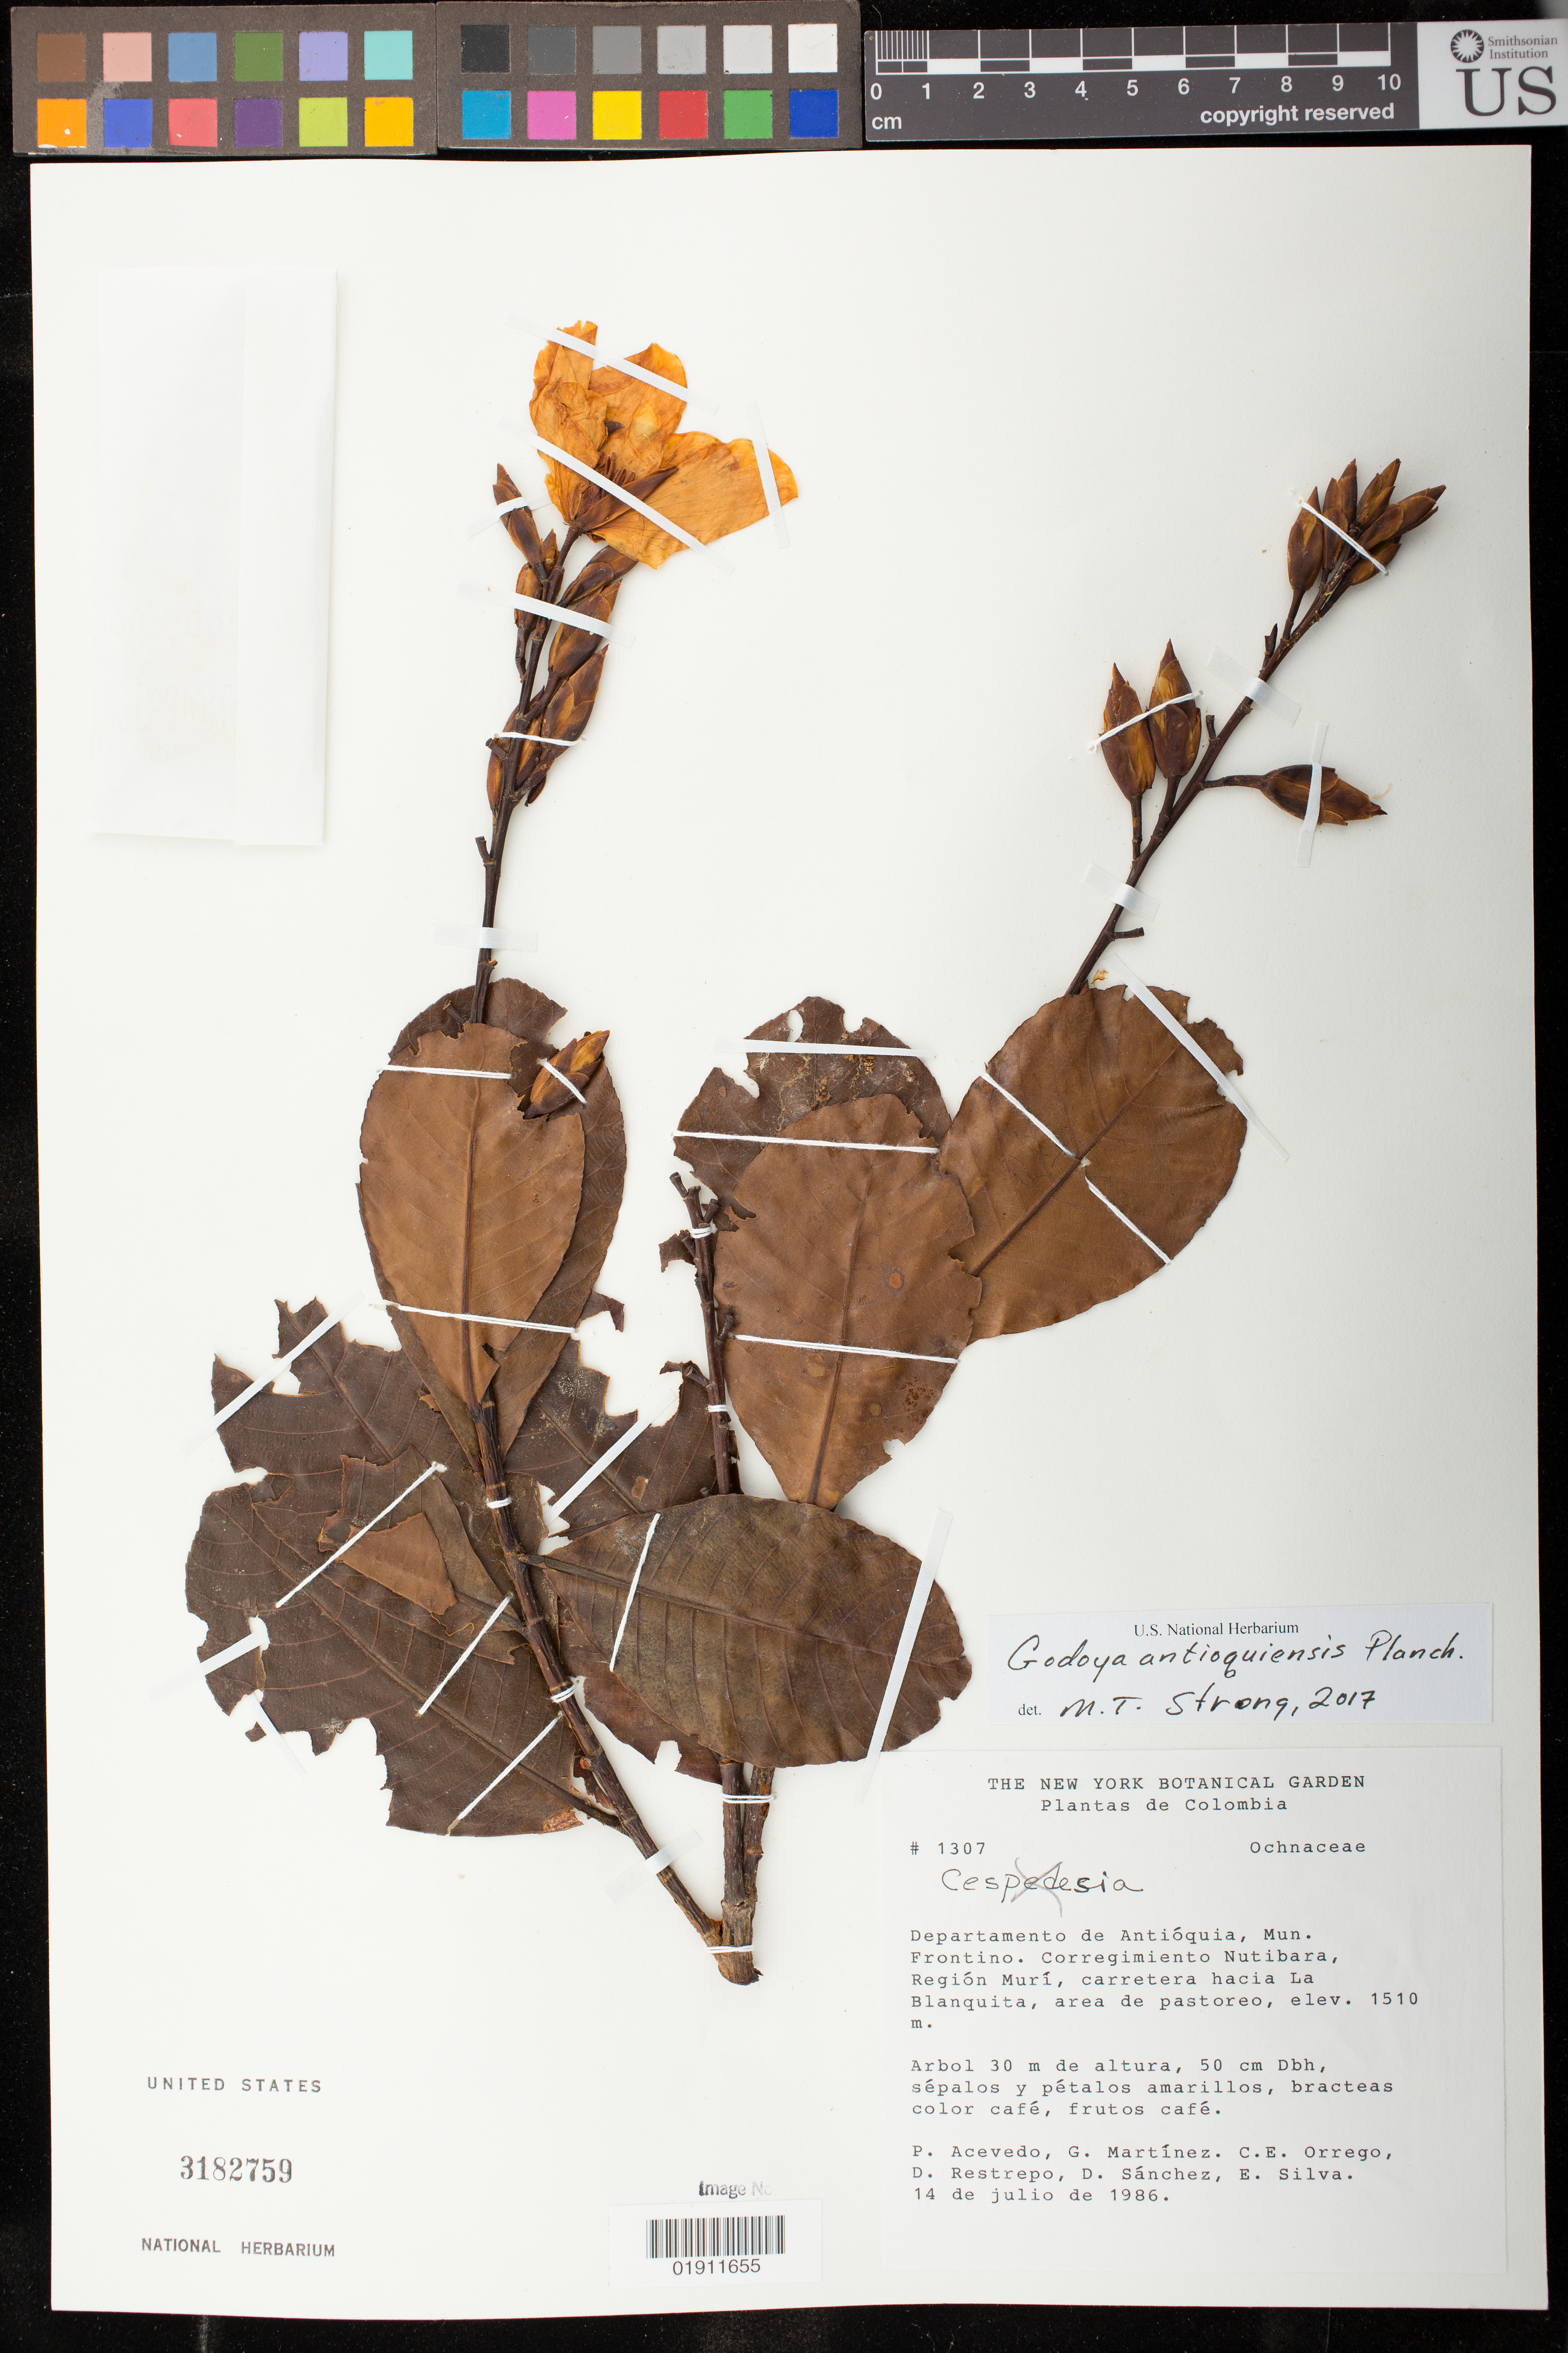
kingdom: Plantae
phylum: Tracheophyta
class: Magnoliopsida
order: Malpighiales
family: Ochnaceae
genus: Godoya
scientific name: Godoya antioquiensis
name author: Planch.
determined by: Strong, Mark T., (BOT), Smithsonian Institution - National Museum of Natural History (UNITED STATES)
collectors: P. Acevedo-Rodr., G. Martínez, C. Orrego, D. Restrepo, D. Sánchez & E. Silva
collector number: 1307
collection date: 1985-07-14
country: Colombia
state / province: Antioquiá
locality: Mun. Frontino. Corregimiento Nutibara, Región Murí, carretera hacia La Blanquita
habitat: Area de pastoreo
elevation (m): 1510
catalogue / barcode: US 3182759